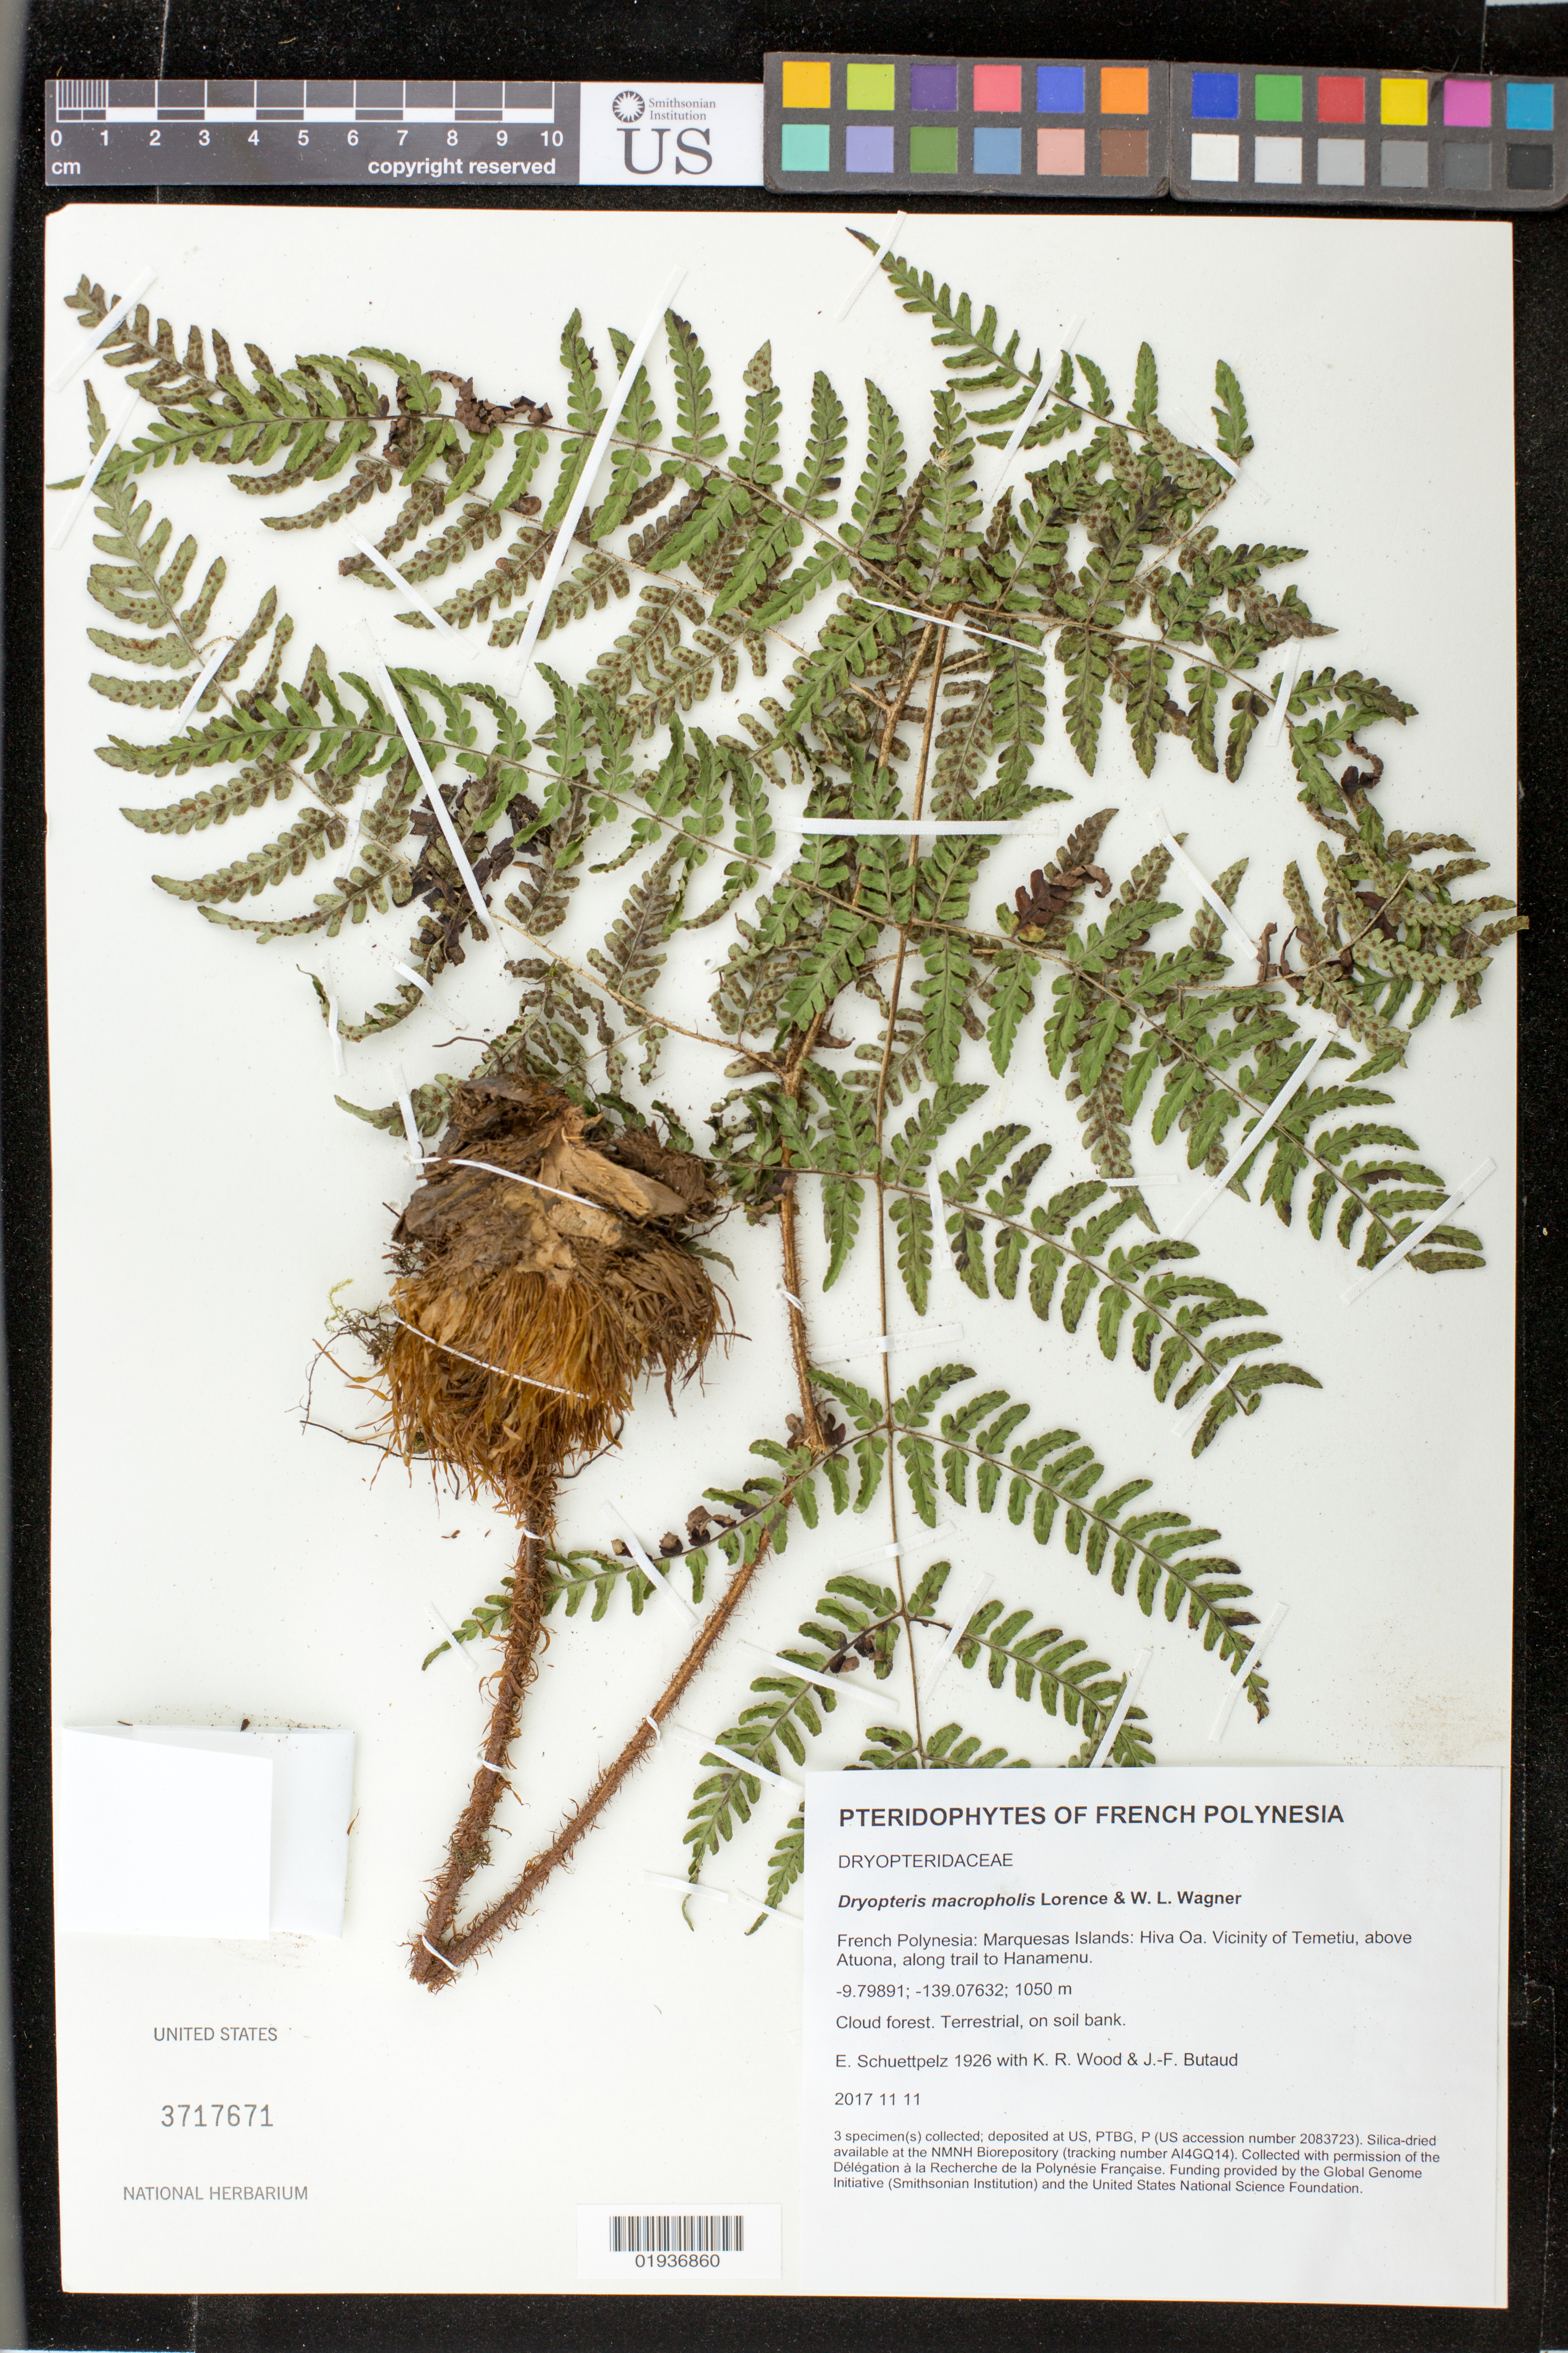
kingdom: Plantae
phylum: Tracheophyta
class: Polypodiopsida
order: Polypodiales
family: Dryopteridaceae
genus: Dryopteris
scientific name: Dryopteris macropholis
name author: Lorence & W.L. Wagner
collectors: E. Schuettpelz, K. R. Wood & J. -F. Butaud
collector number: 1926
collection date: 2017-11-11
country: French Polynesia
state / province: Marquesas Islands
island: Hiva Oa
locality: Vicinity of Temetiu, above Atuona, along trail to Hanamenu.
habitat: Cloud forest.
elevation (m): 1050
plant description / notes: Collected with permission of the Délégation à la Recherche de la Polynésie Française. Funding provided by the Global Genome Initiative (Smithsonian Institution) and the United States National Science Foundation. Silica dried tissue stored at AI4GQ14 in the NMNH Biorepository, Smithsonian Institution.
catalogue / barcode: US 3717671